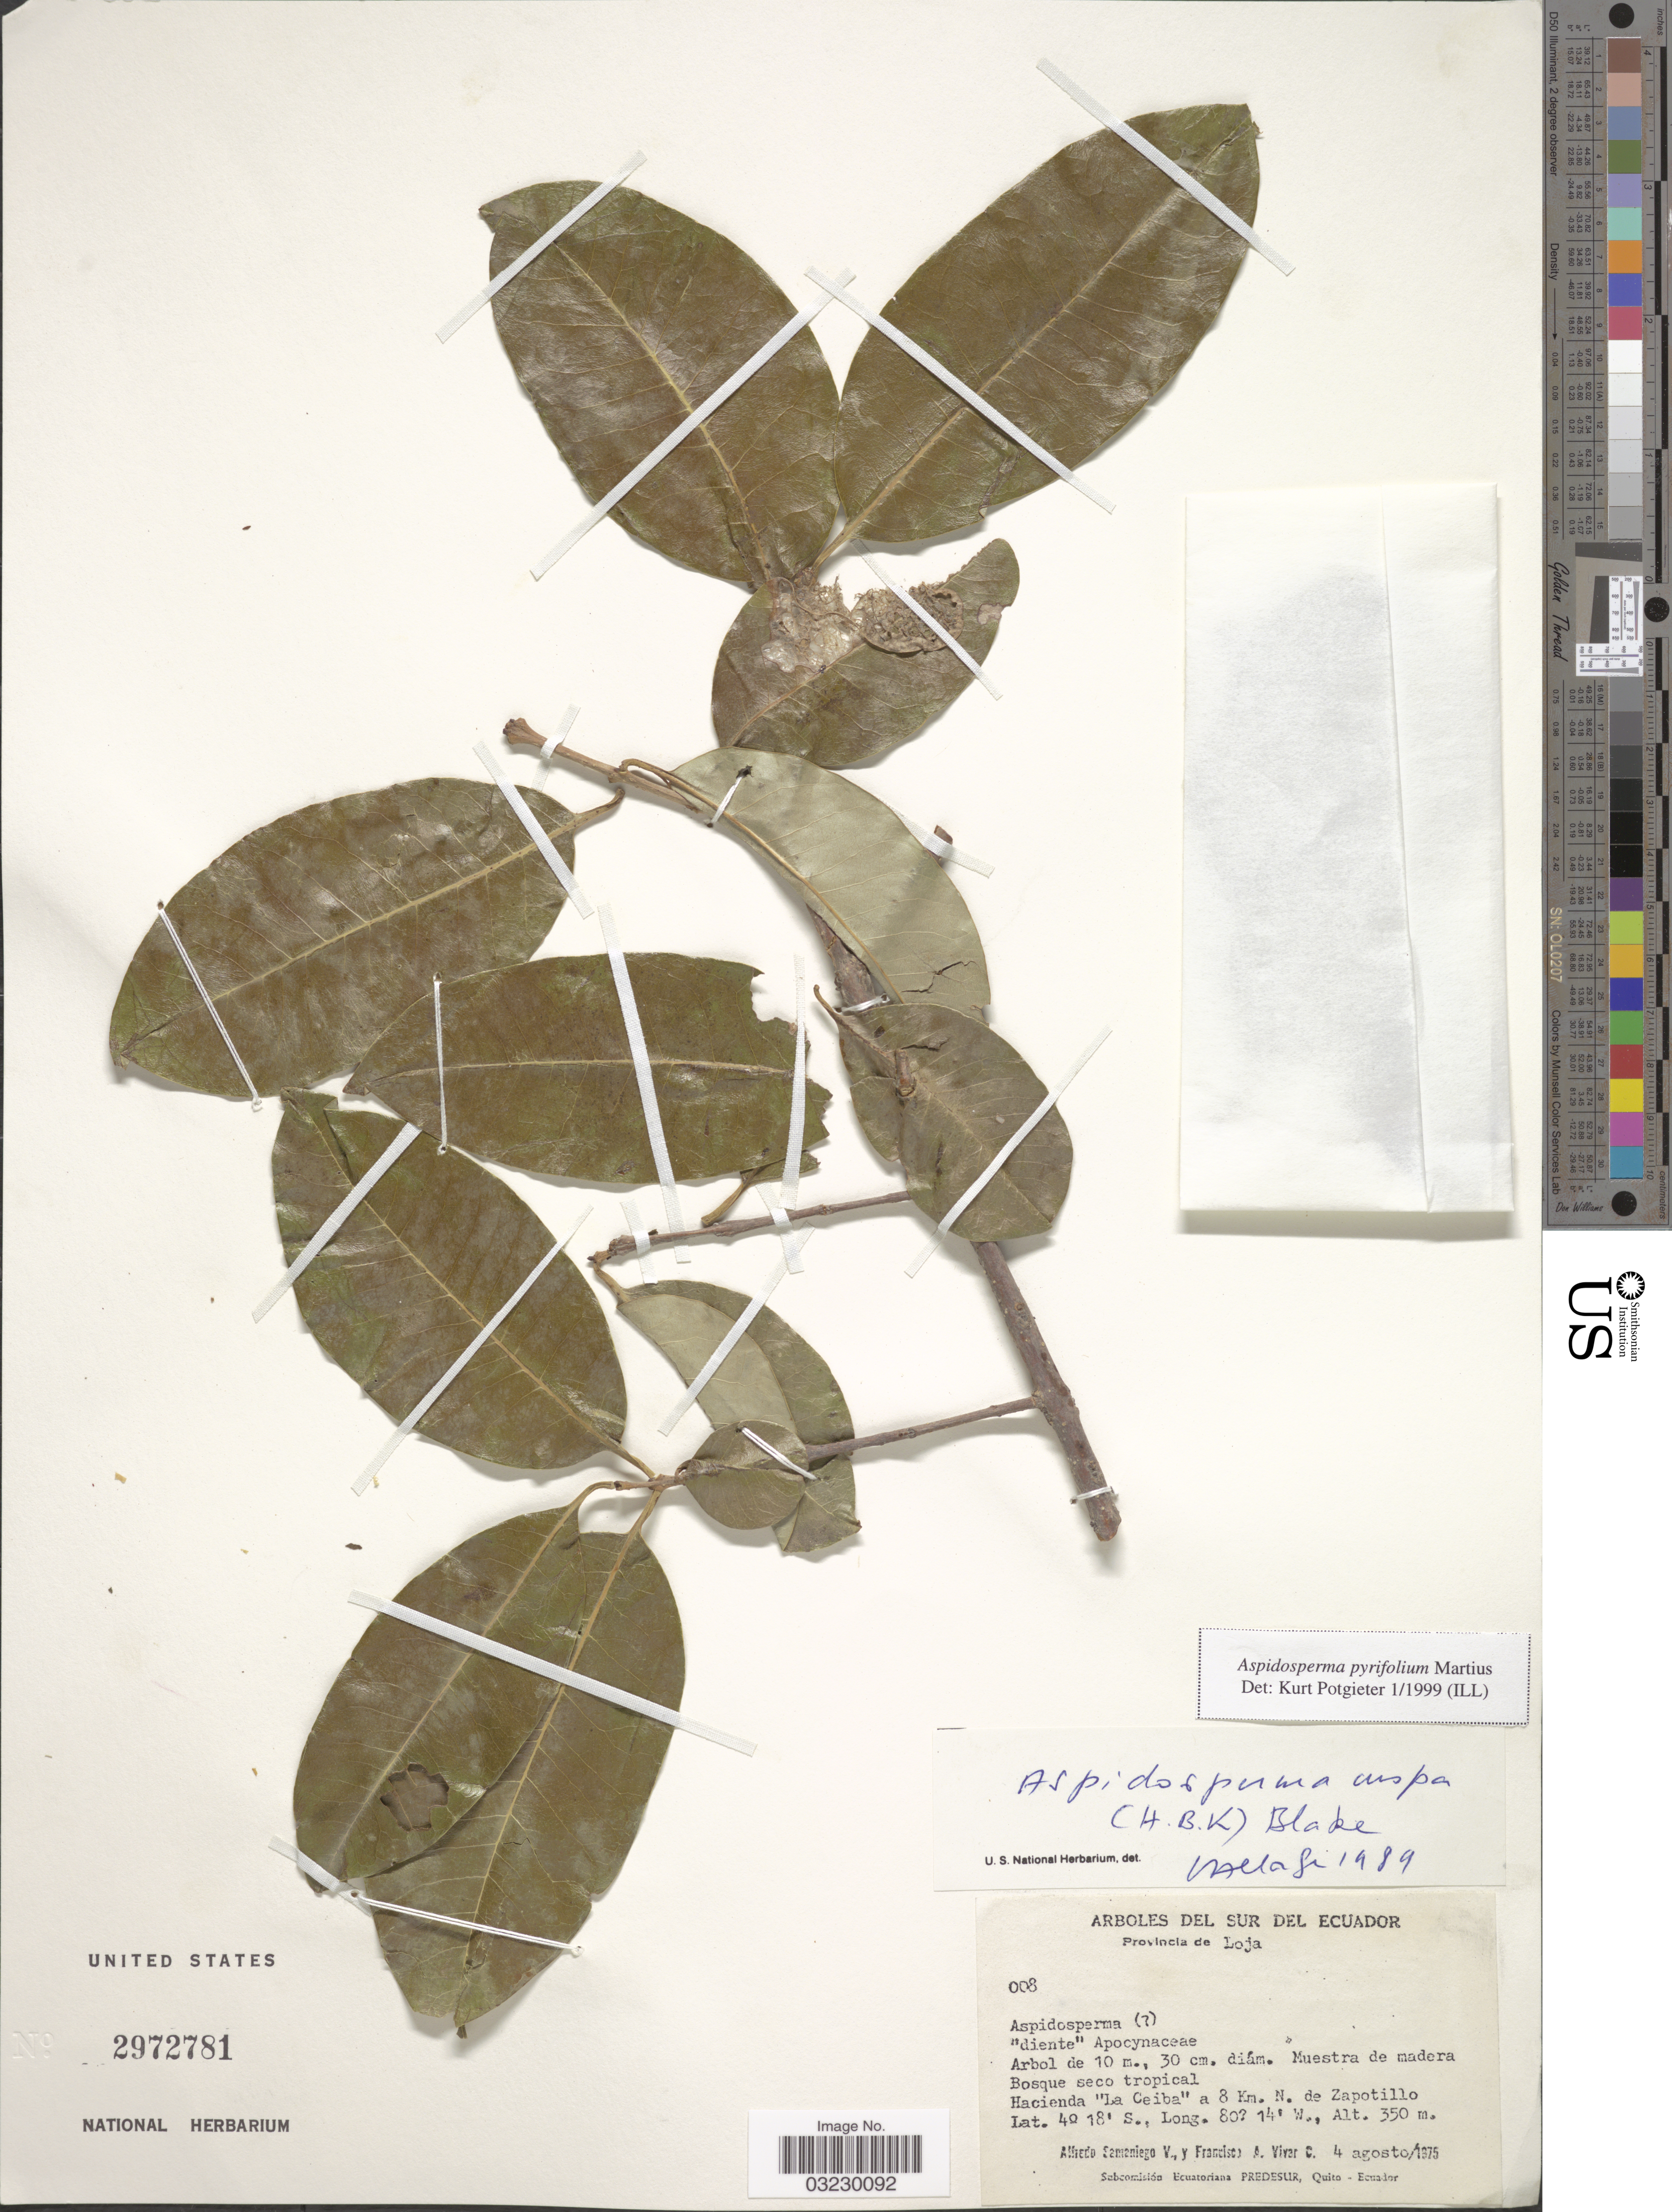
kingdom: Plantae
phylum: Tracheophyta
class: Magnoliopsida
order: Gentianales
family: Apocynaceae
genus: Aspidosperma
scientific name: Aspidosperma pyrifolium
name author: Mart.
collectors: A. V. Samaniego & F. A. Vivar C.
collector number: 008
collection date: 1875-08-04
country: Ecuador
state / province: Loja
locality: Sur del Ecuador. Hacienda "La Ceiba" a 8 Km. N. de Zapotillo.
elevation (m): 350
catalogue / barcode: US 2972781